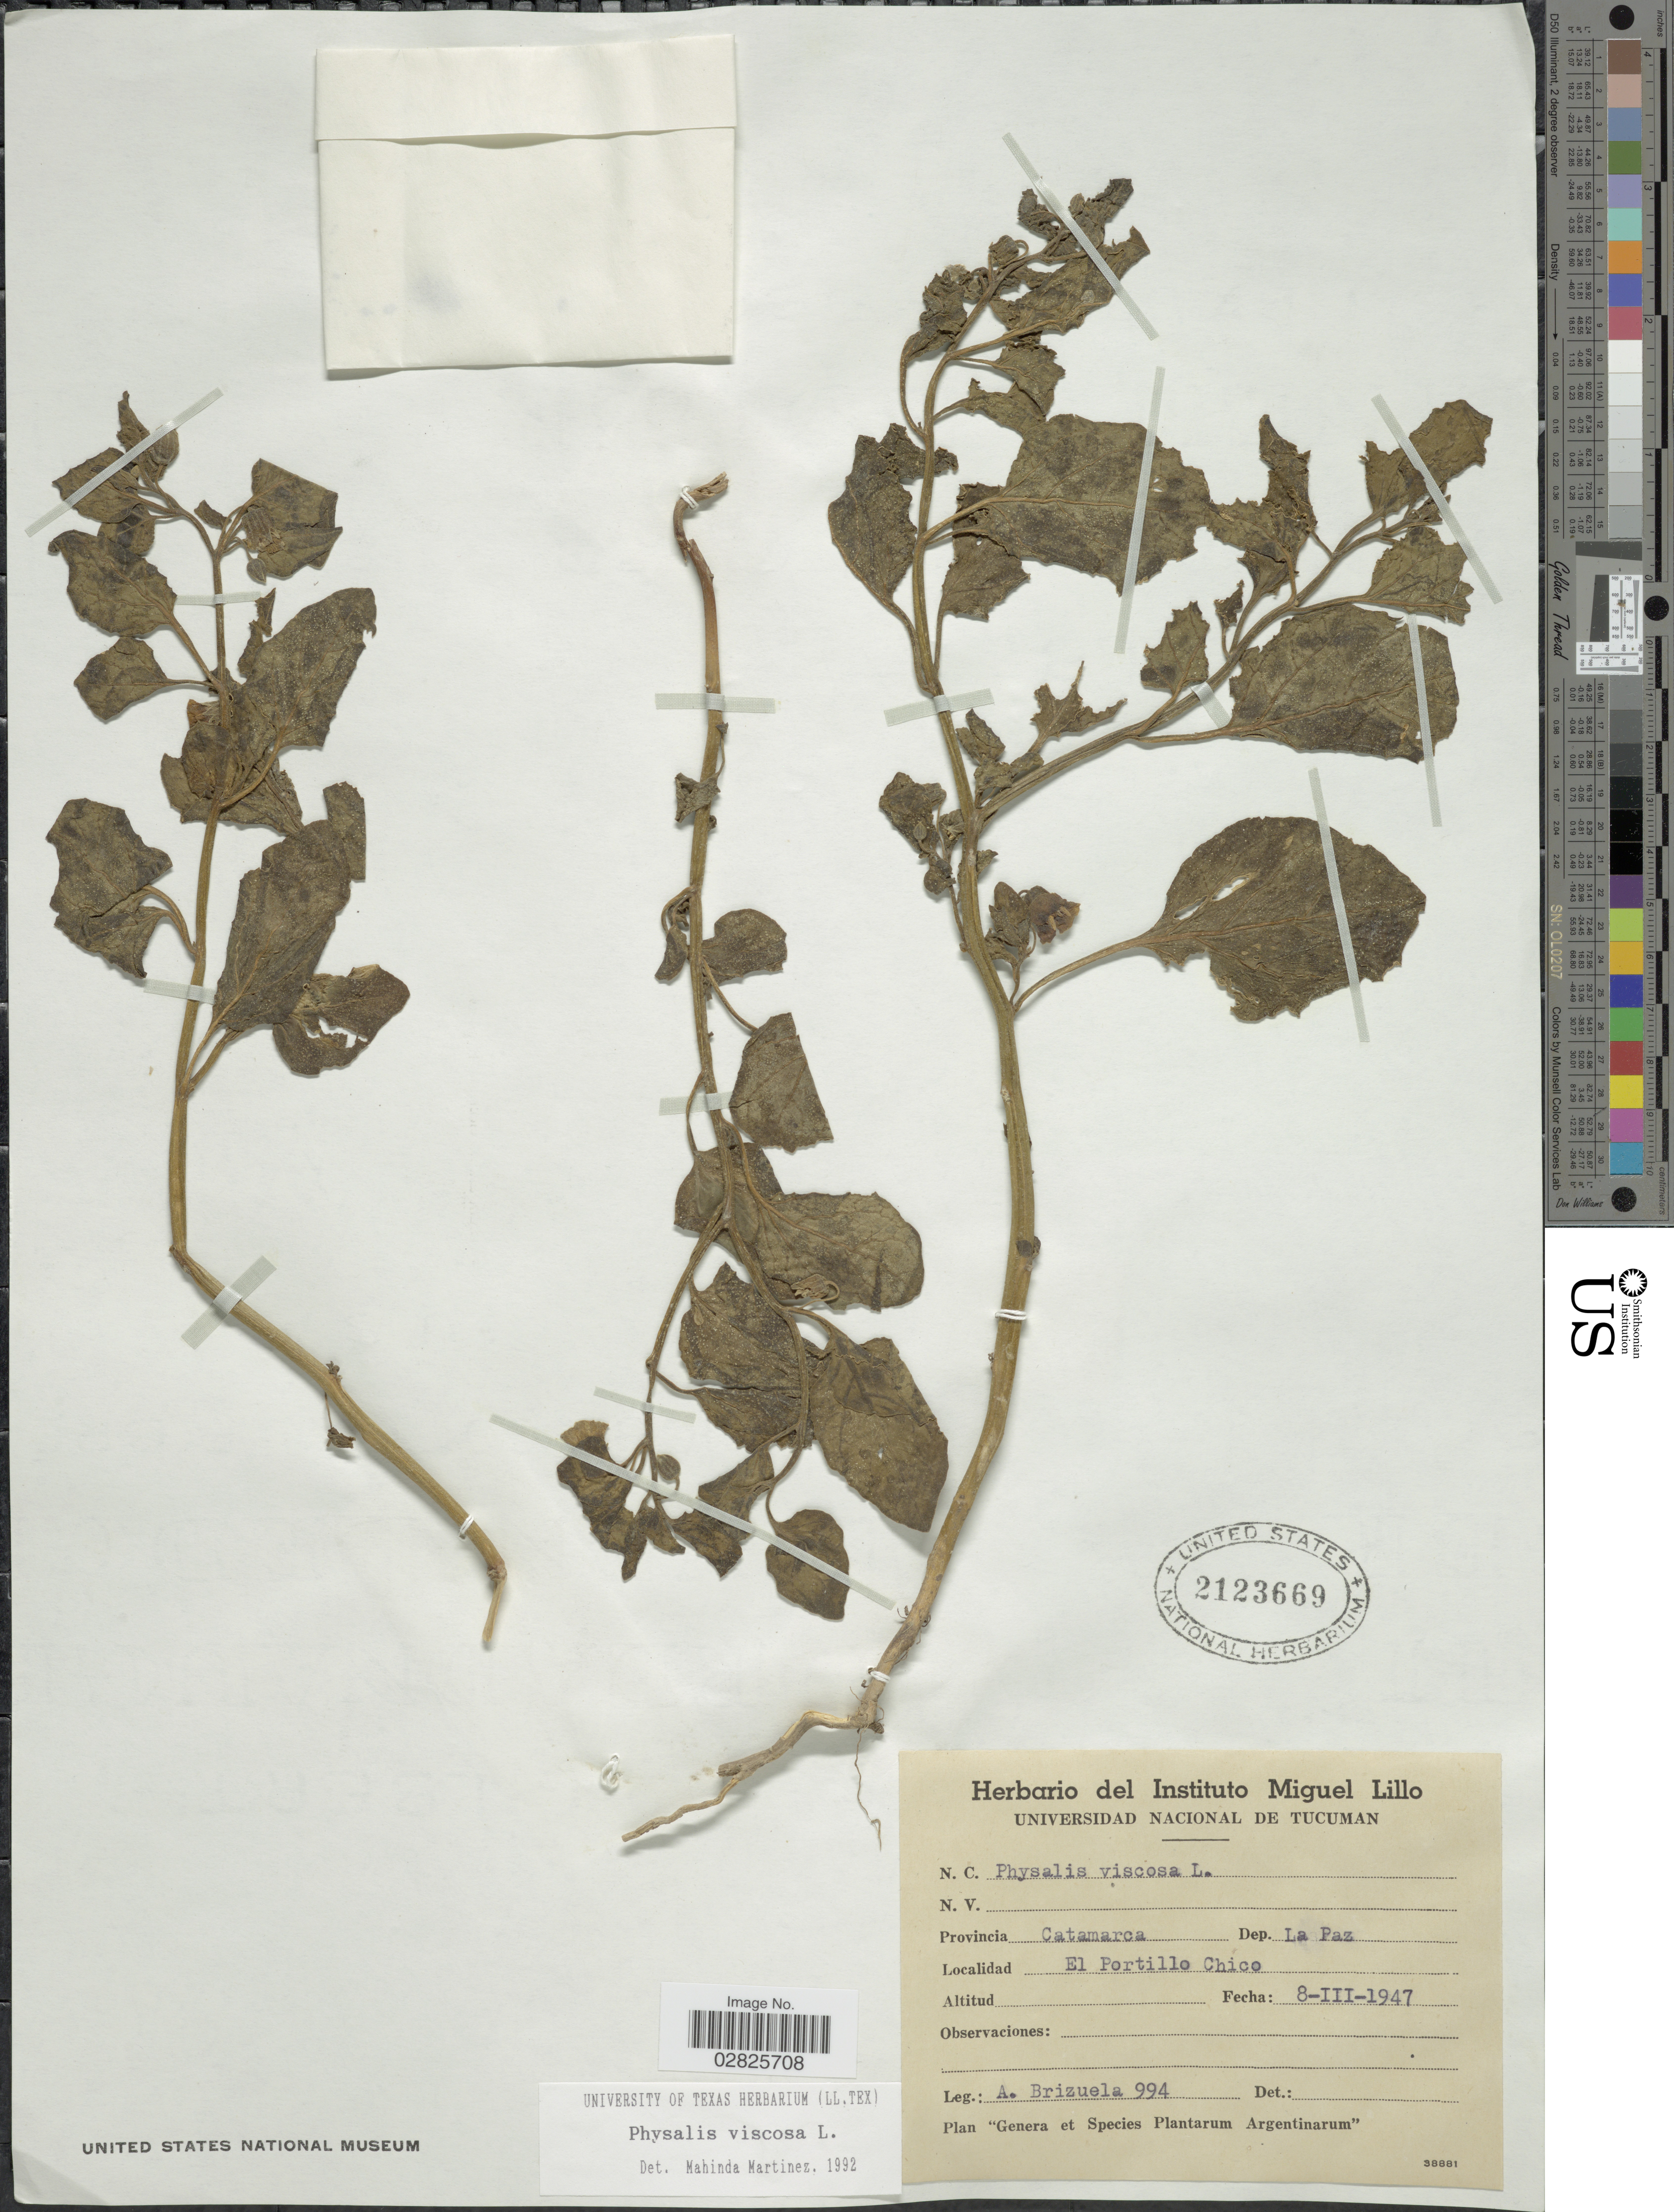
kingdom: Plantae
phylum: Tracheophyta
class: Magnoliopsida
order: Solanales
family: Solanaceae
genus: Physalis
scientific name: Physalis viscosa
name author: L.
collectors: A. Brizuela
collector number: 994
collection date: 1947-03-08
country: Argentina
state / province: Catamarca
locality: Dep. La Paz. El Portillo Chico.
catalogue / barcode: US 2123669